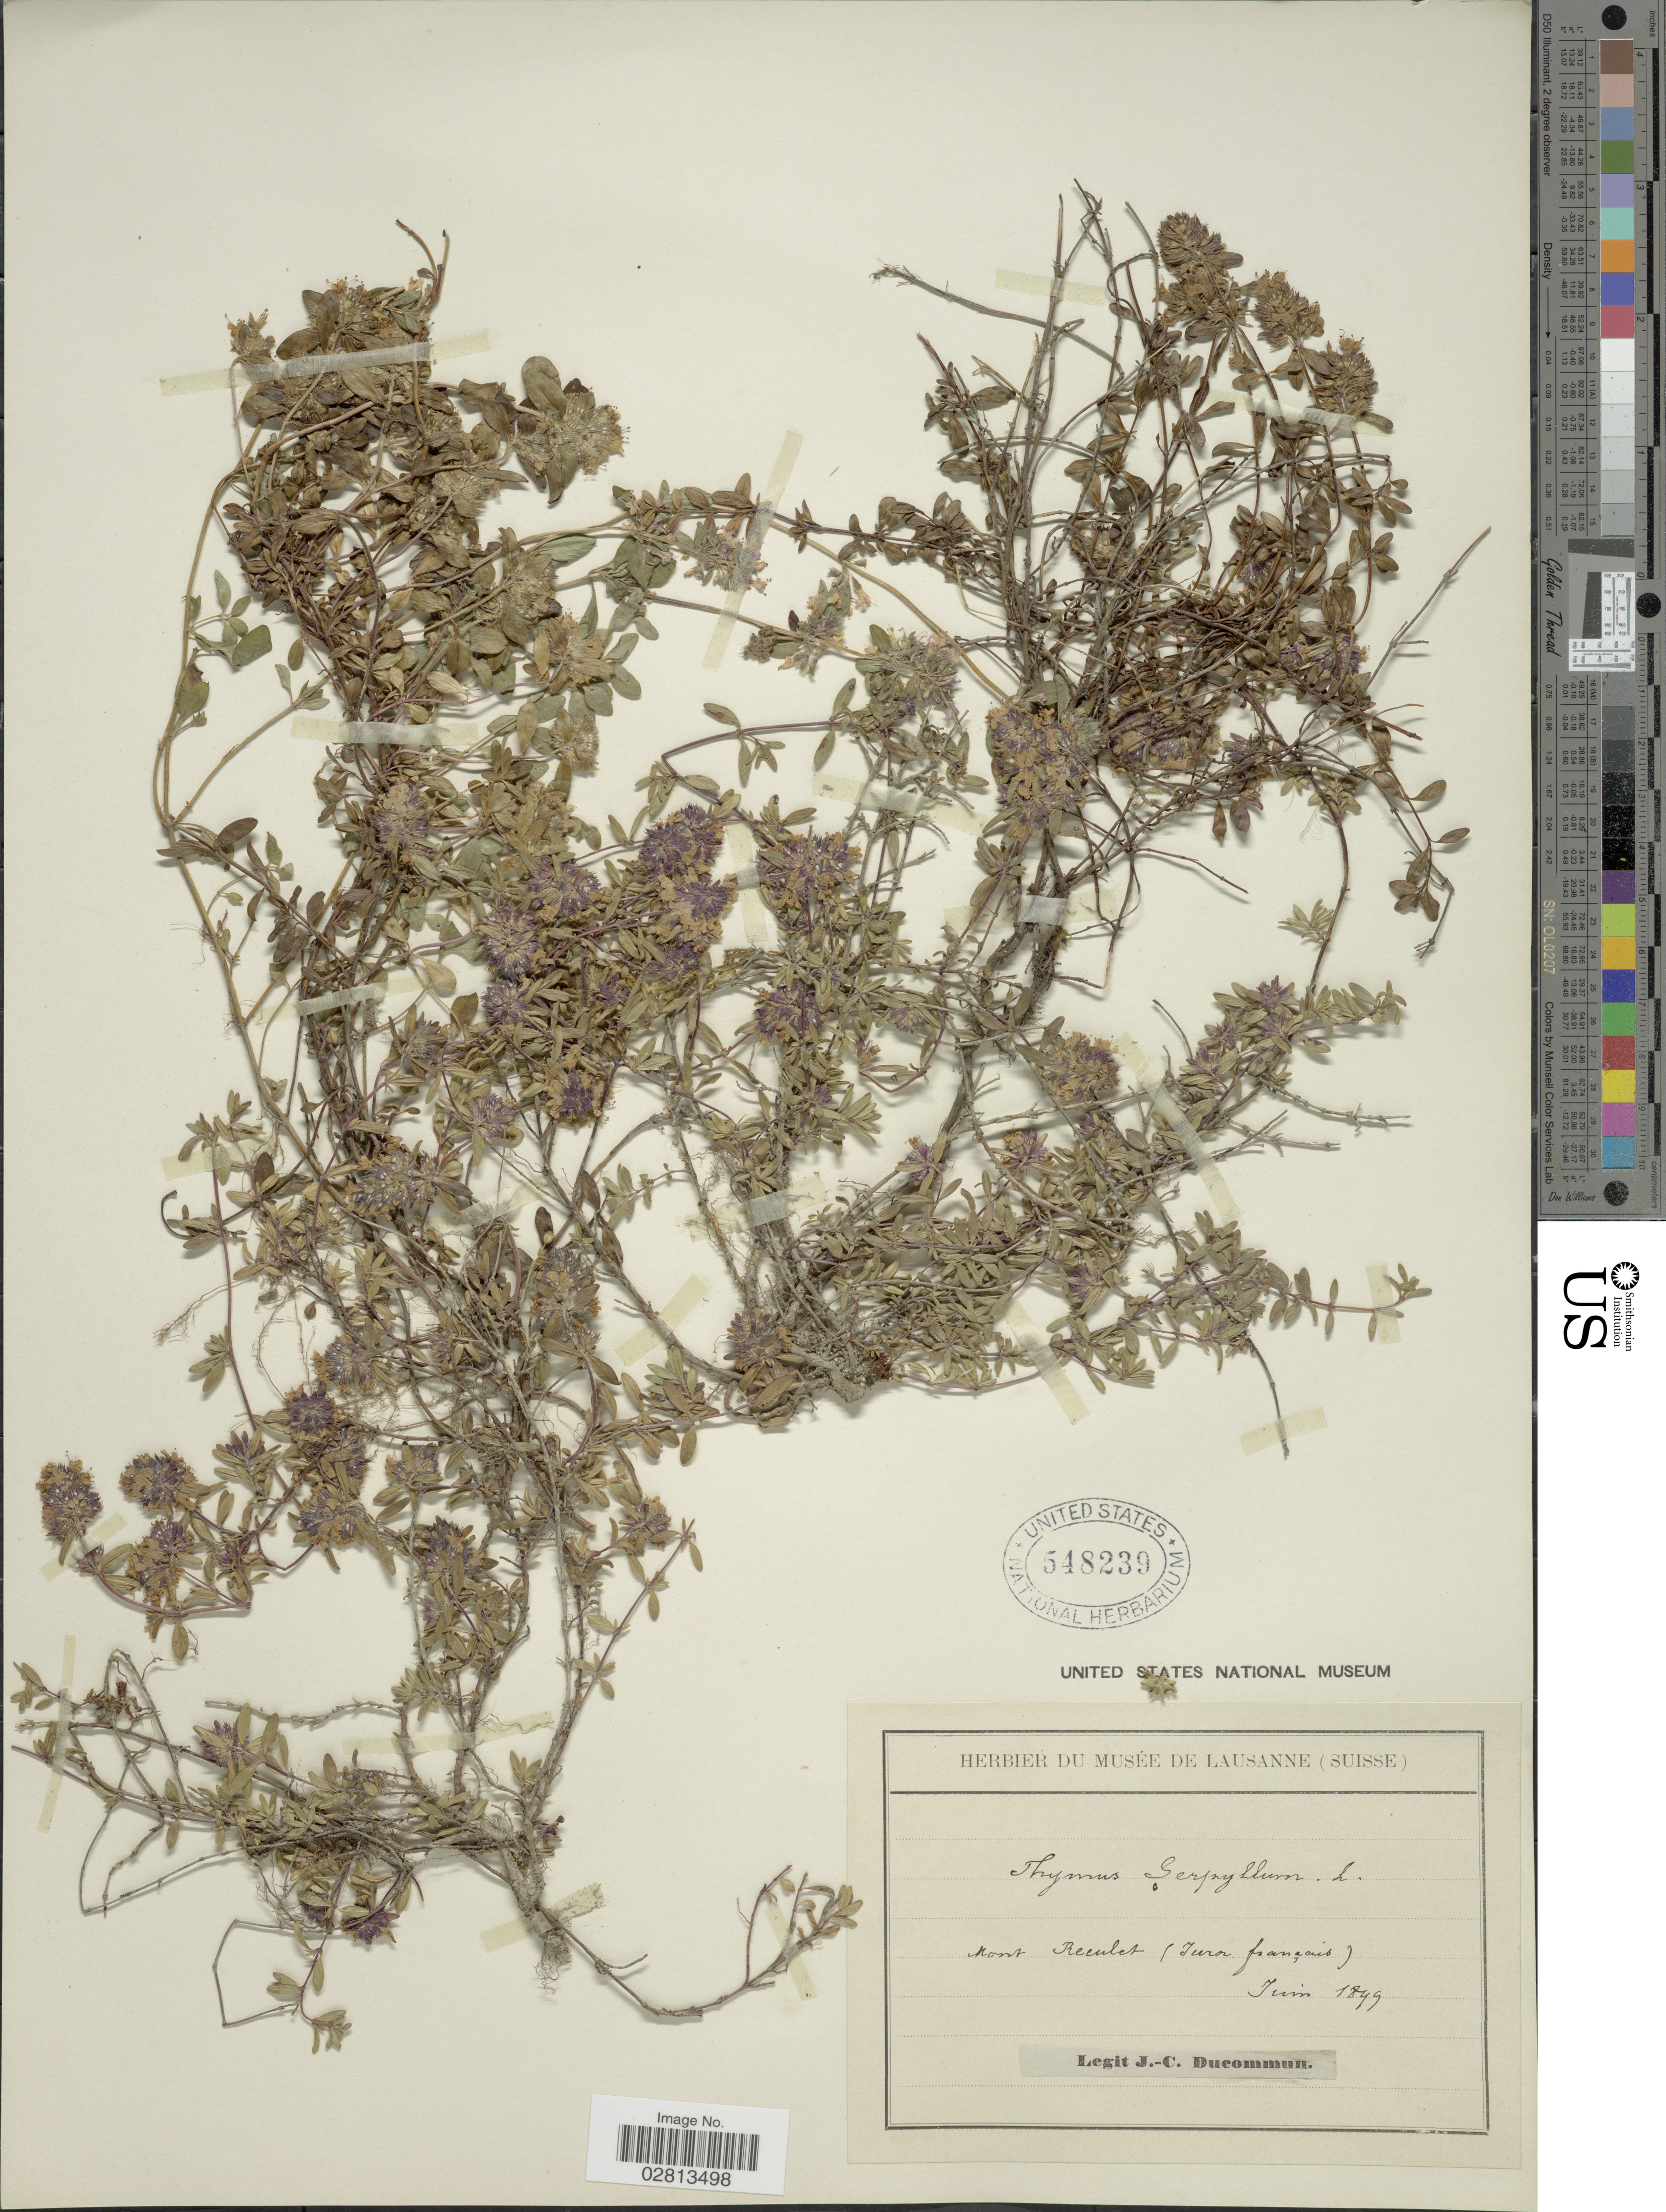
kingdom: Plantae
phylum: Tracheophyta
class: Magnoliopsida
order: Lamiales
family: Lamiaceae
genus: Thymus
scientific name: Thymus serpyllum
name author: L.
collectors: J. Ducommun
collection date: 1849-06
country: France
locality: Mont Reculet (Turor [interpreted] français).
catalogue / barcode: US 548239